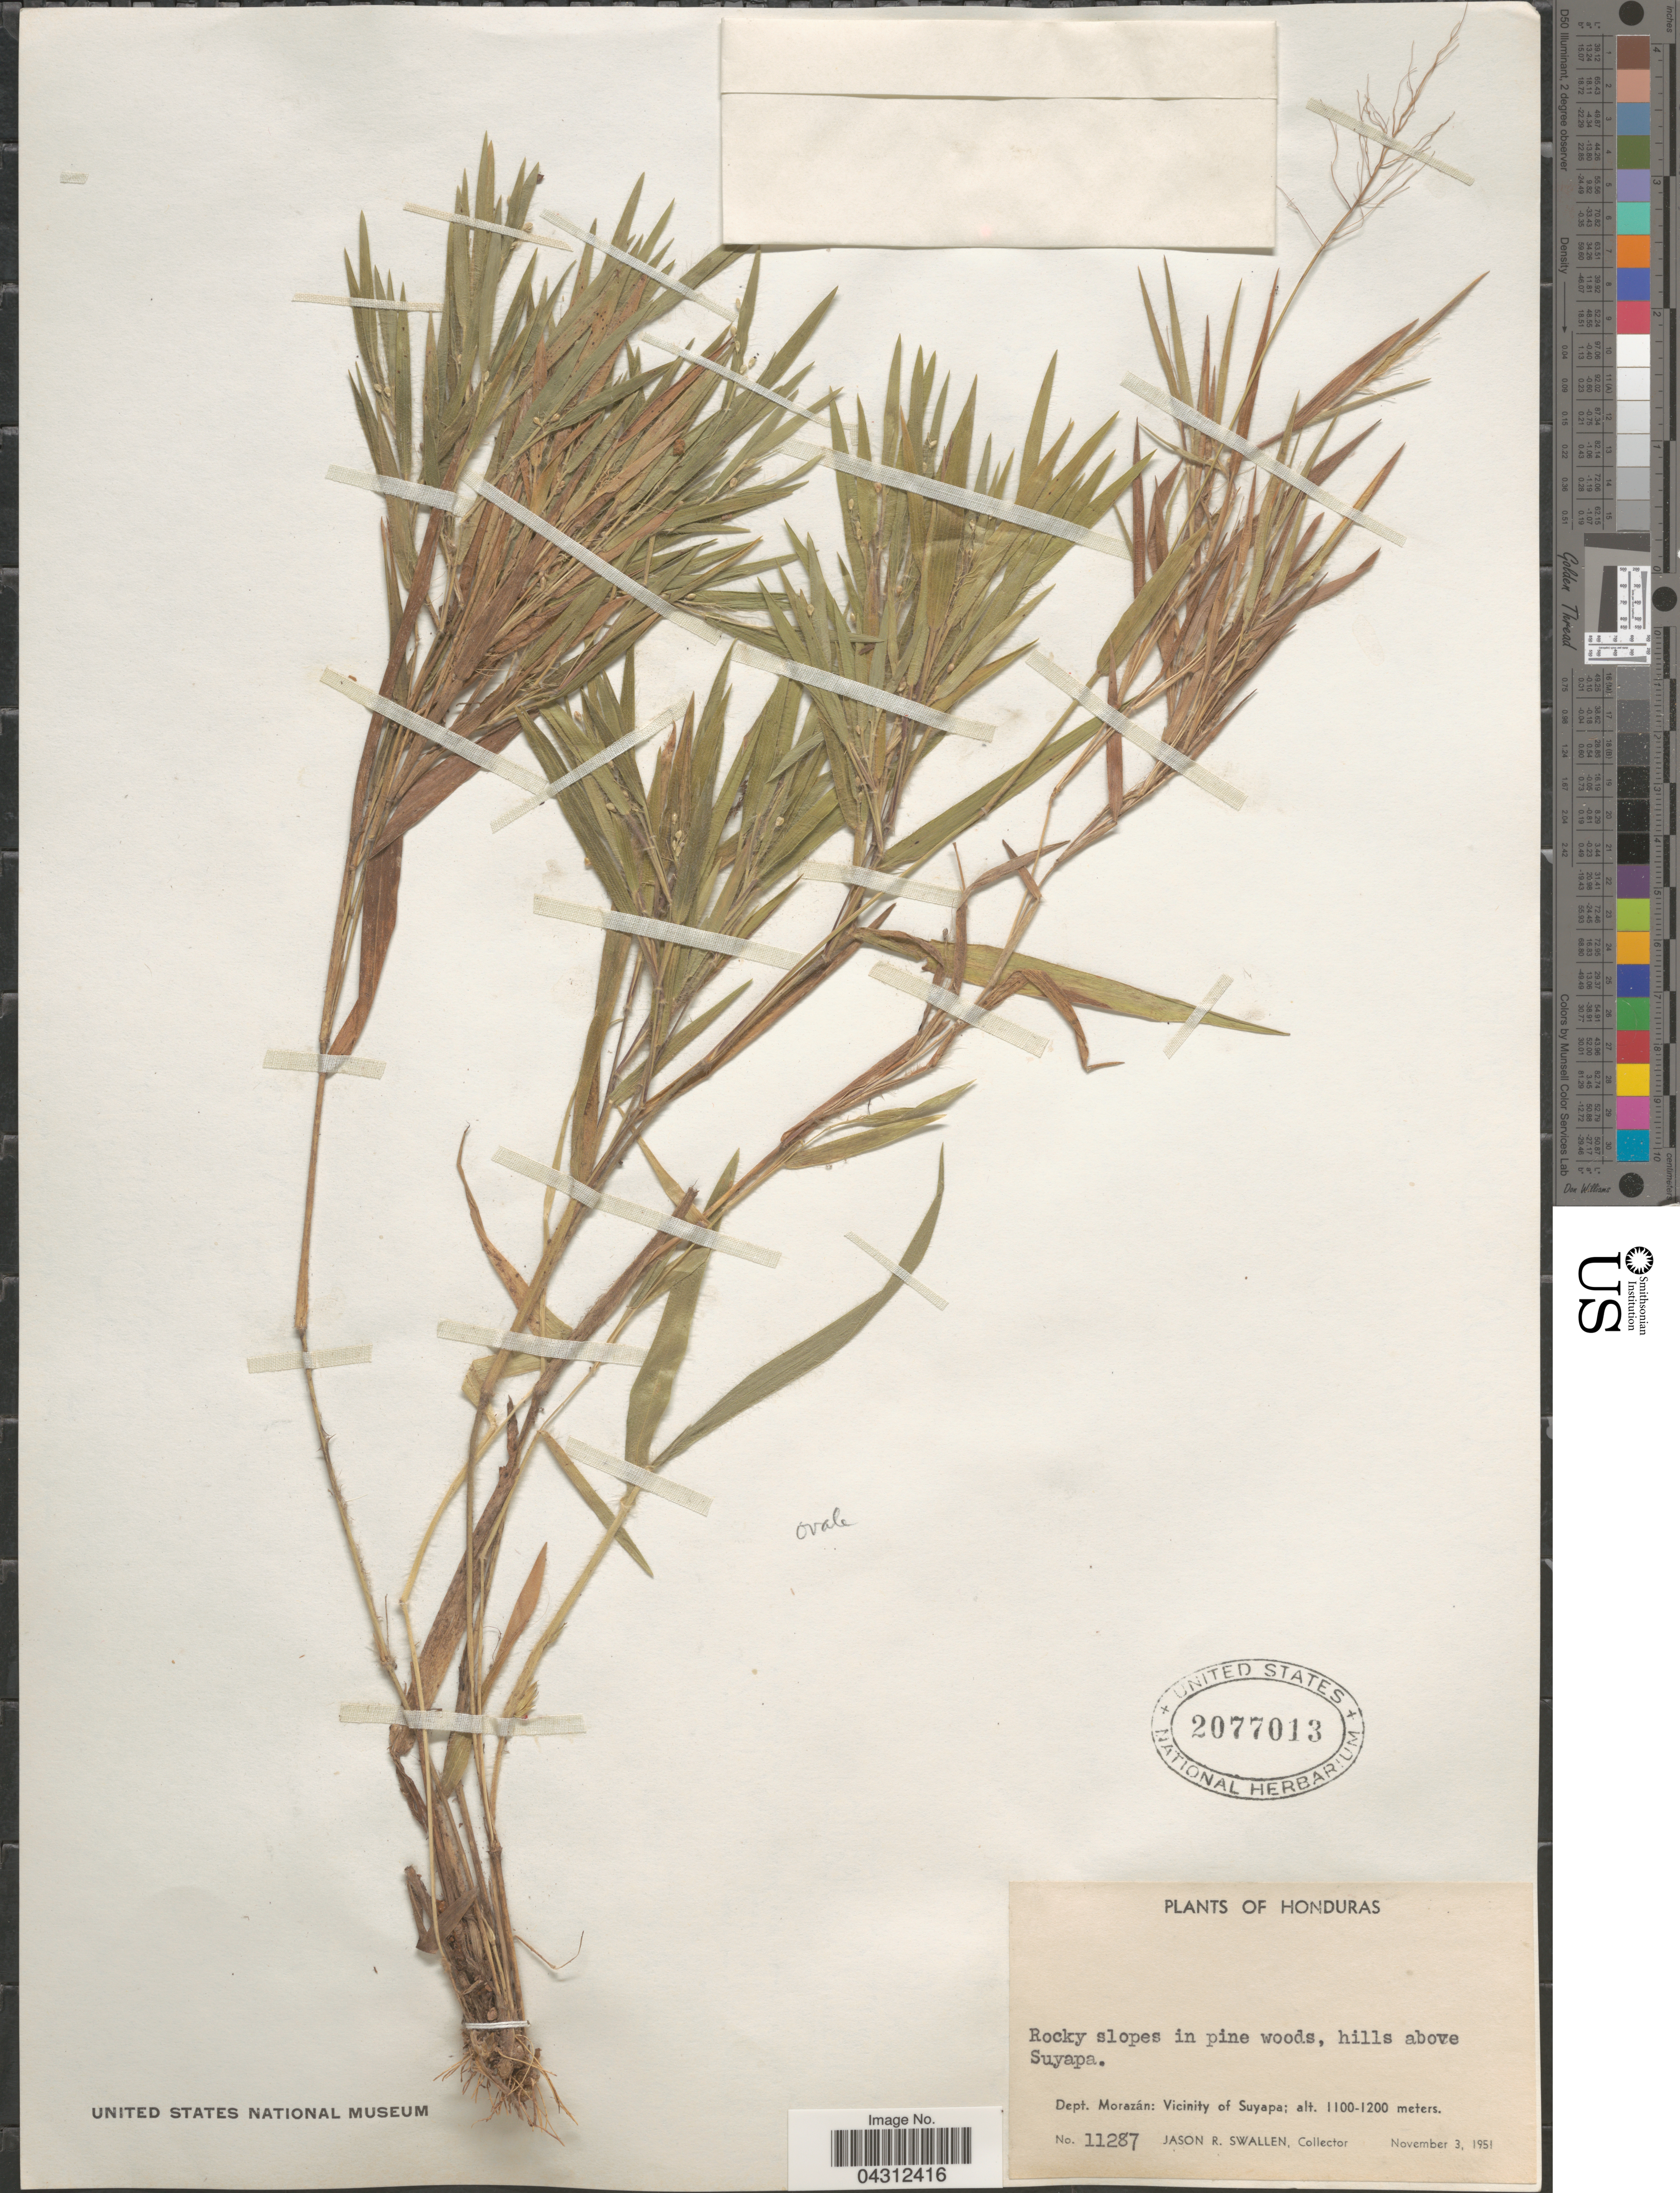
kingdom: Plantae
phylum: Tracheophyta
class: Liliopsida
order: Poales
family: Poaceae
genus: Panicum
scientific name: Panicum sp.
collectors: J. R. Swallen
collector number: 11287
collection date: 1951-11-03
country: Honduras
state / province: Fco. Morazán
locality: Rocky slopes in pine woods, hills above Suyapa. Dept. Morazán: Vicinity of Suyapa.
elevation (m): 1100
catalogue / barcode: US 2077013